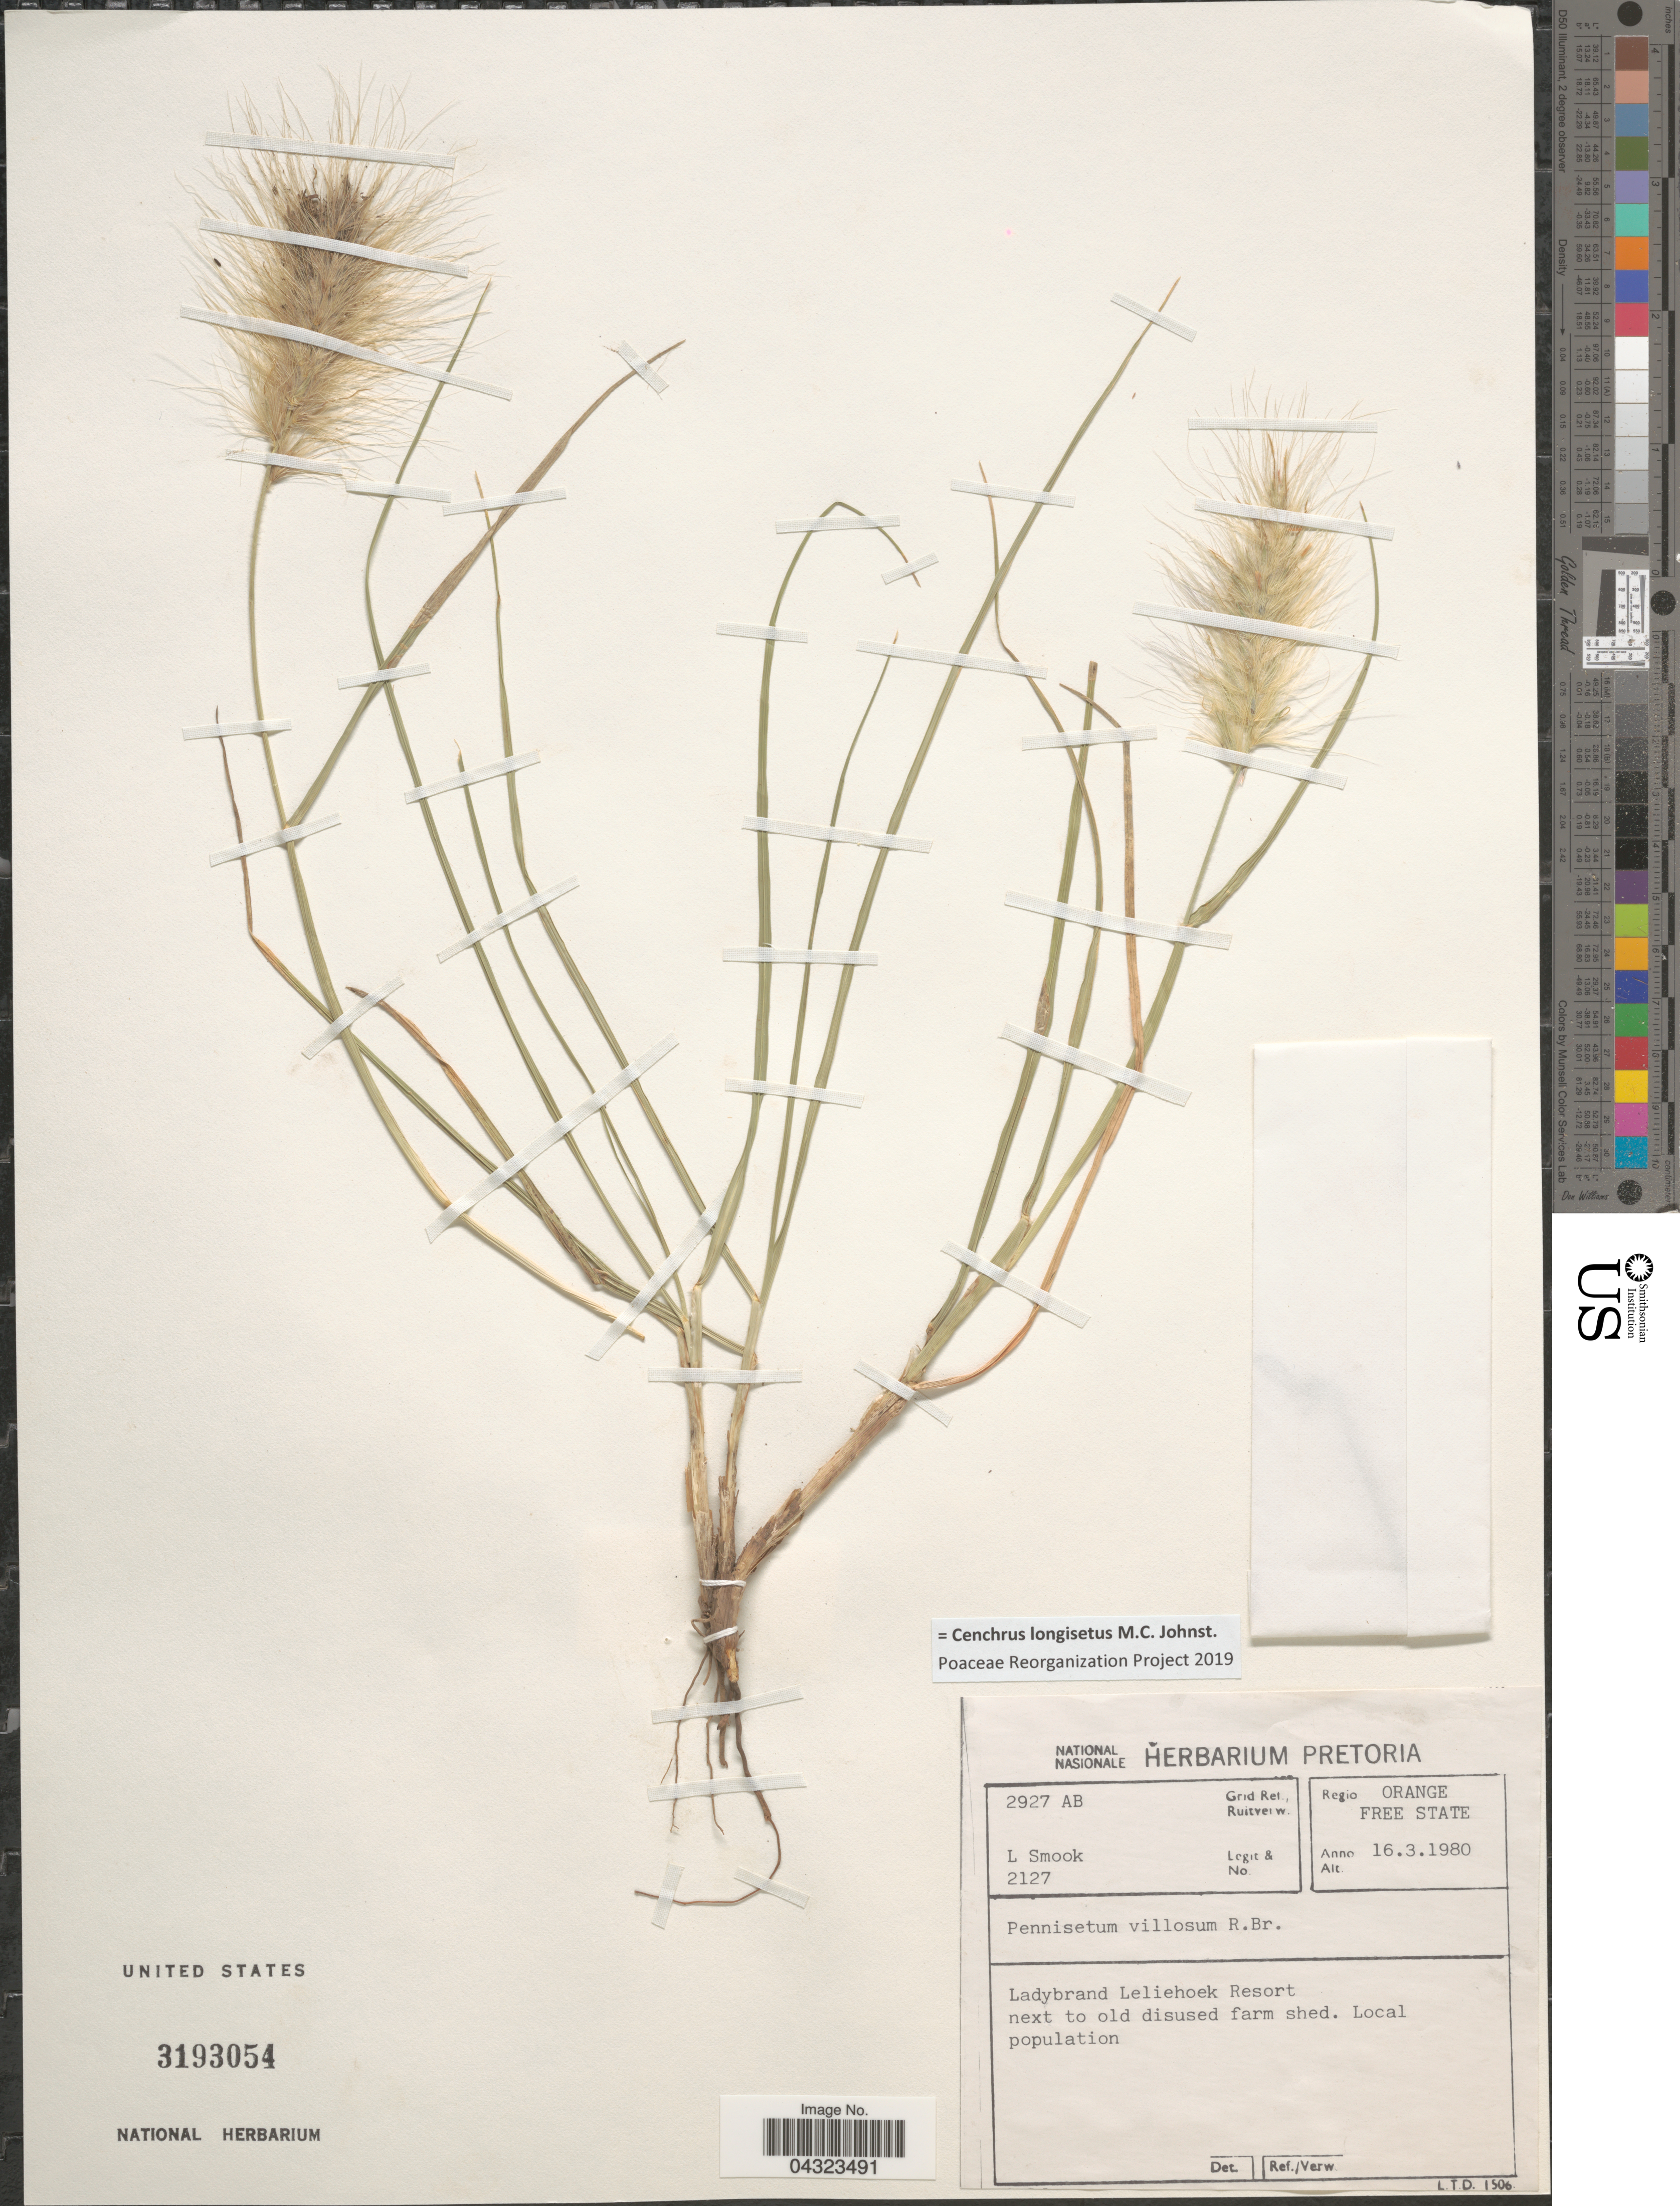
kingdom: Plantae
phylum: Tracheophyta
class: Liliopsida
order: Poales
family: Poaceae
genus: Cenchrus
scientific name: Cenchrus longisetus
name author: M.C. Johnst.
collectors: L. Smook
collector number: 2127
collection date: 1980-03-16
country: South Africa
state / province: Free State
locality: Grid Ref./Ruitverw. 2927 AB. Regio Orange Free State. Ladybrand Leliehoek Resort next to old disused farm shed.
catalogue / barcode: US 3193054